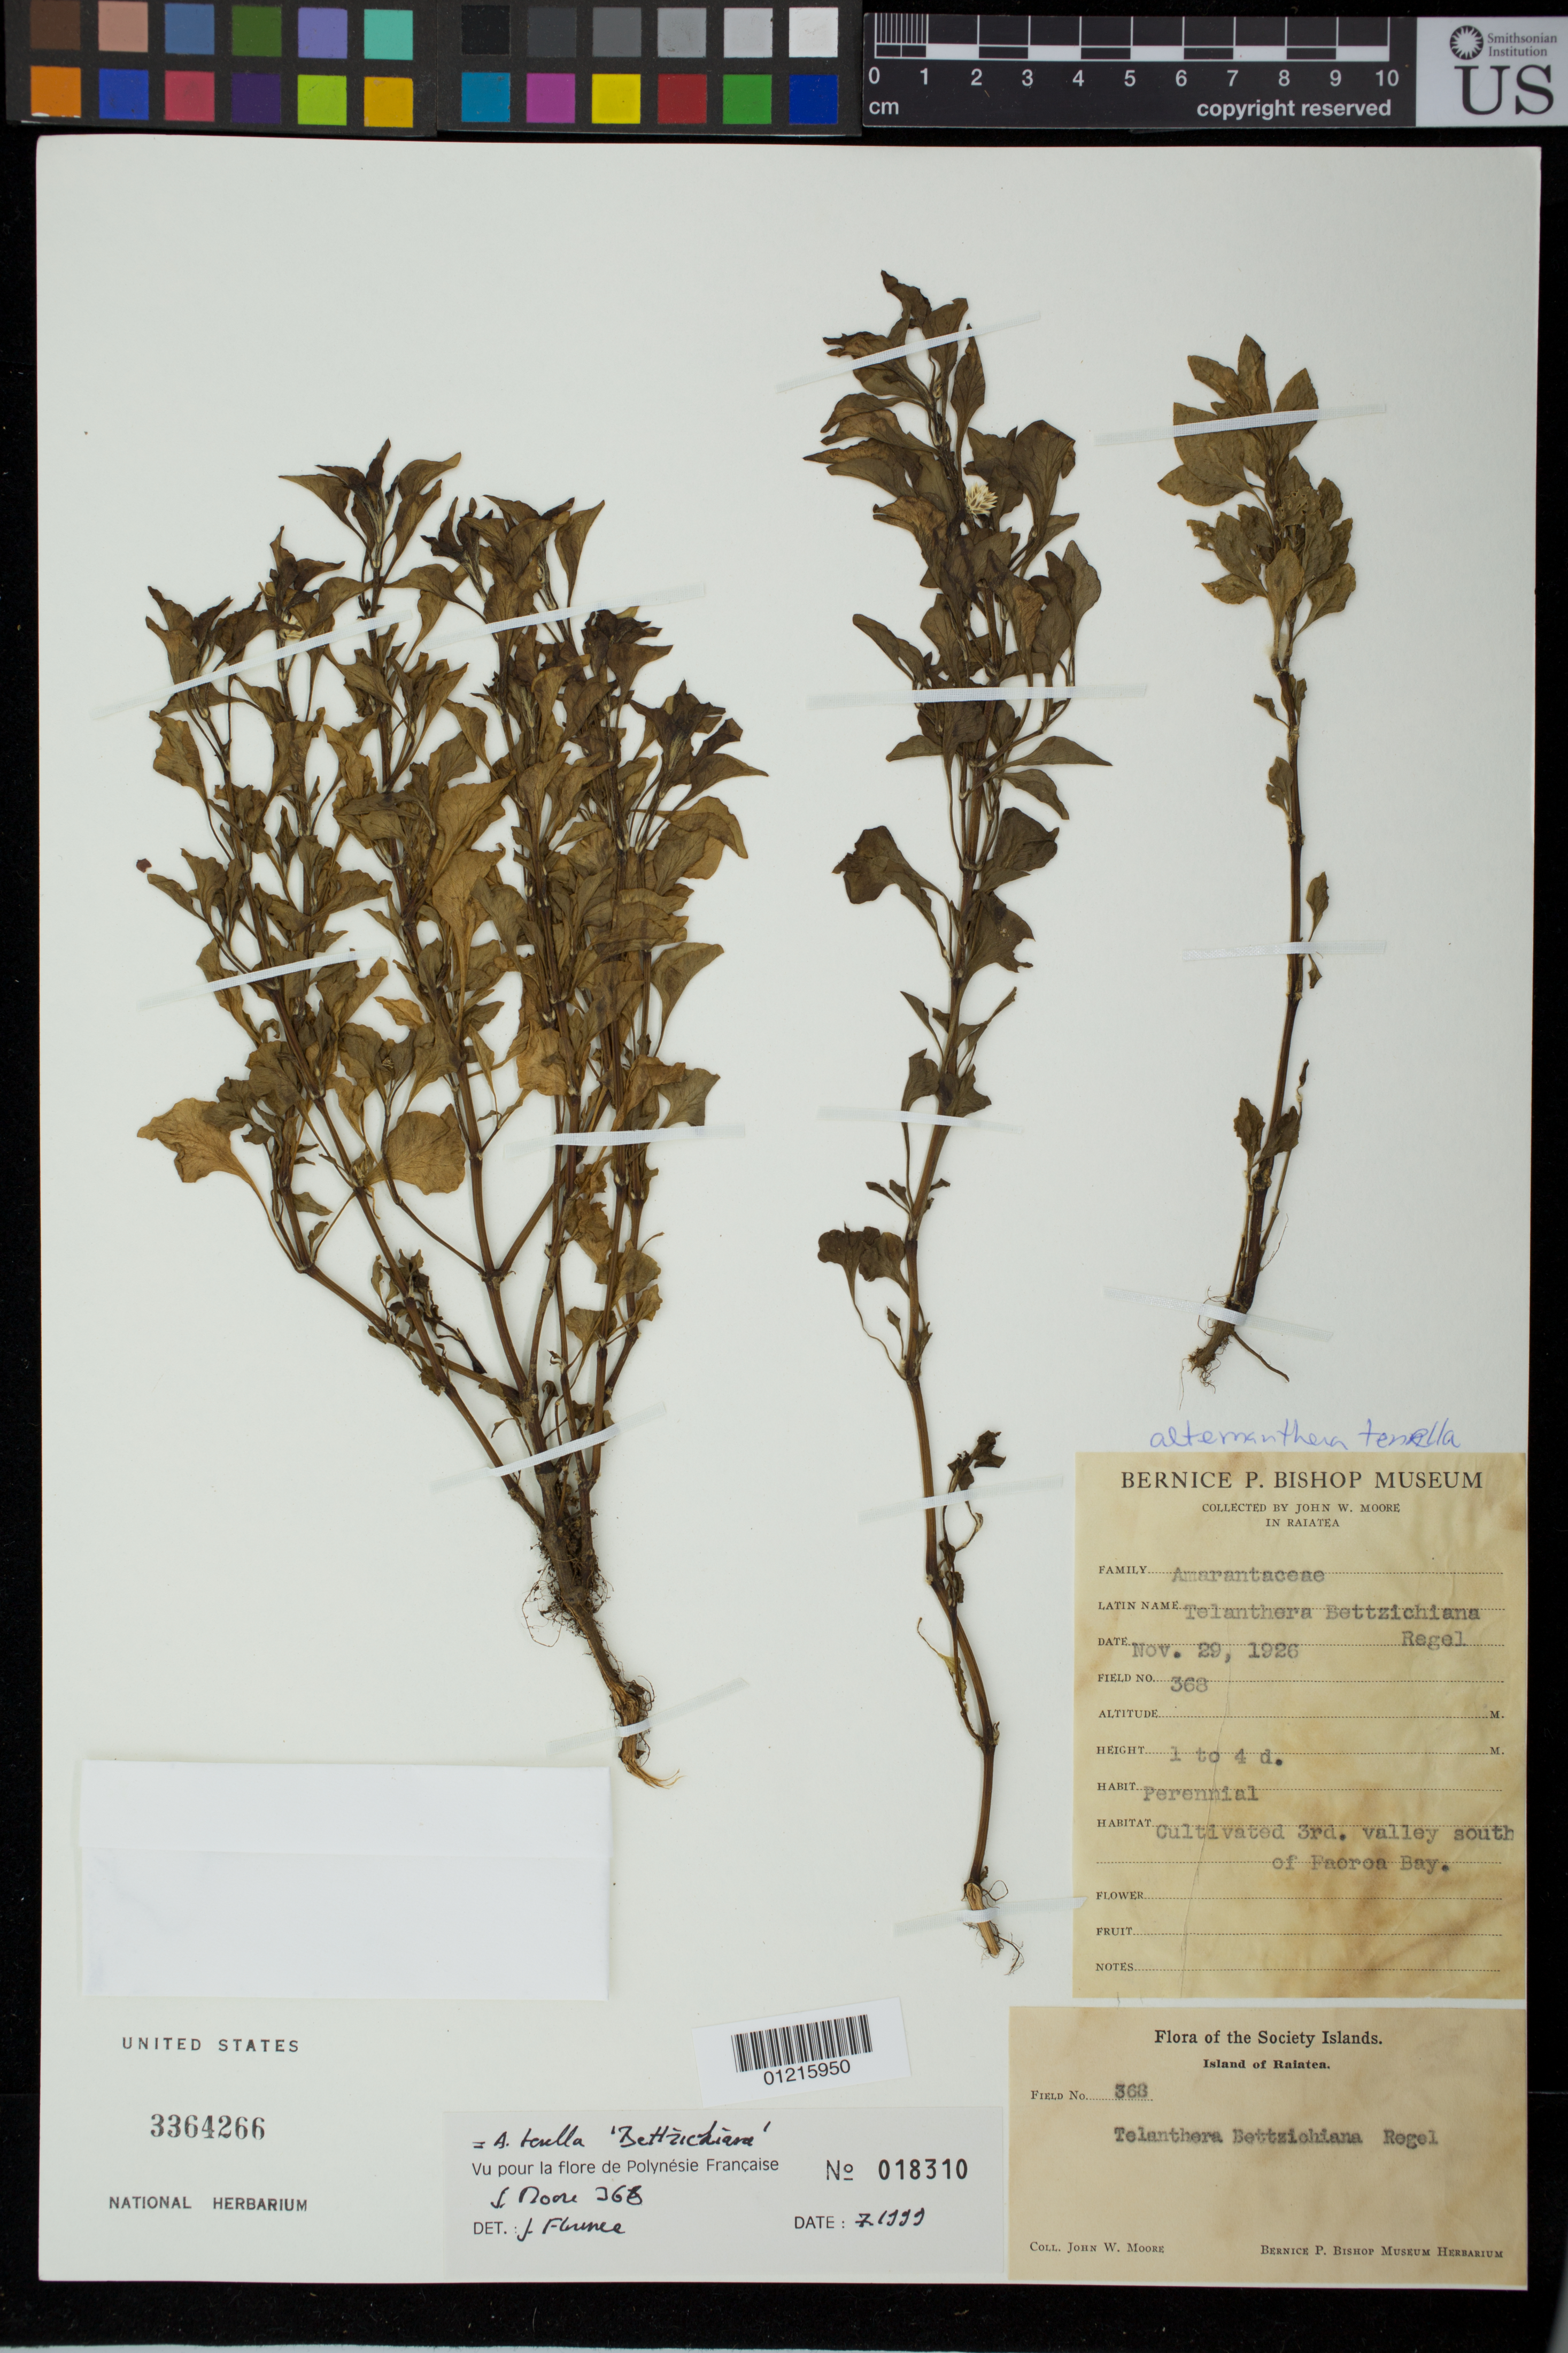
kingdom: Plantae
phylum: Tracheophyta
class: Magnoliopsida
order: Caryophyllales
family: Amaranthaceae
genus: Alternanthera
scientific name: Alternanthera bettzickiana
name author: (Regel) G. Nicholson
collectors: J. Moore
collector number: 368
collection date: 1926-11-29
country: French Polynesia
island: Raiatea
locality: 3rd. valley south of Faoroa Bay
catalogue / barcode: US 3364266